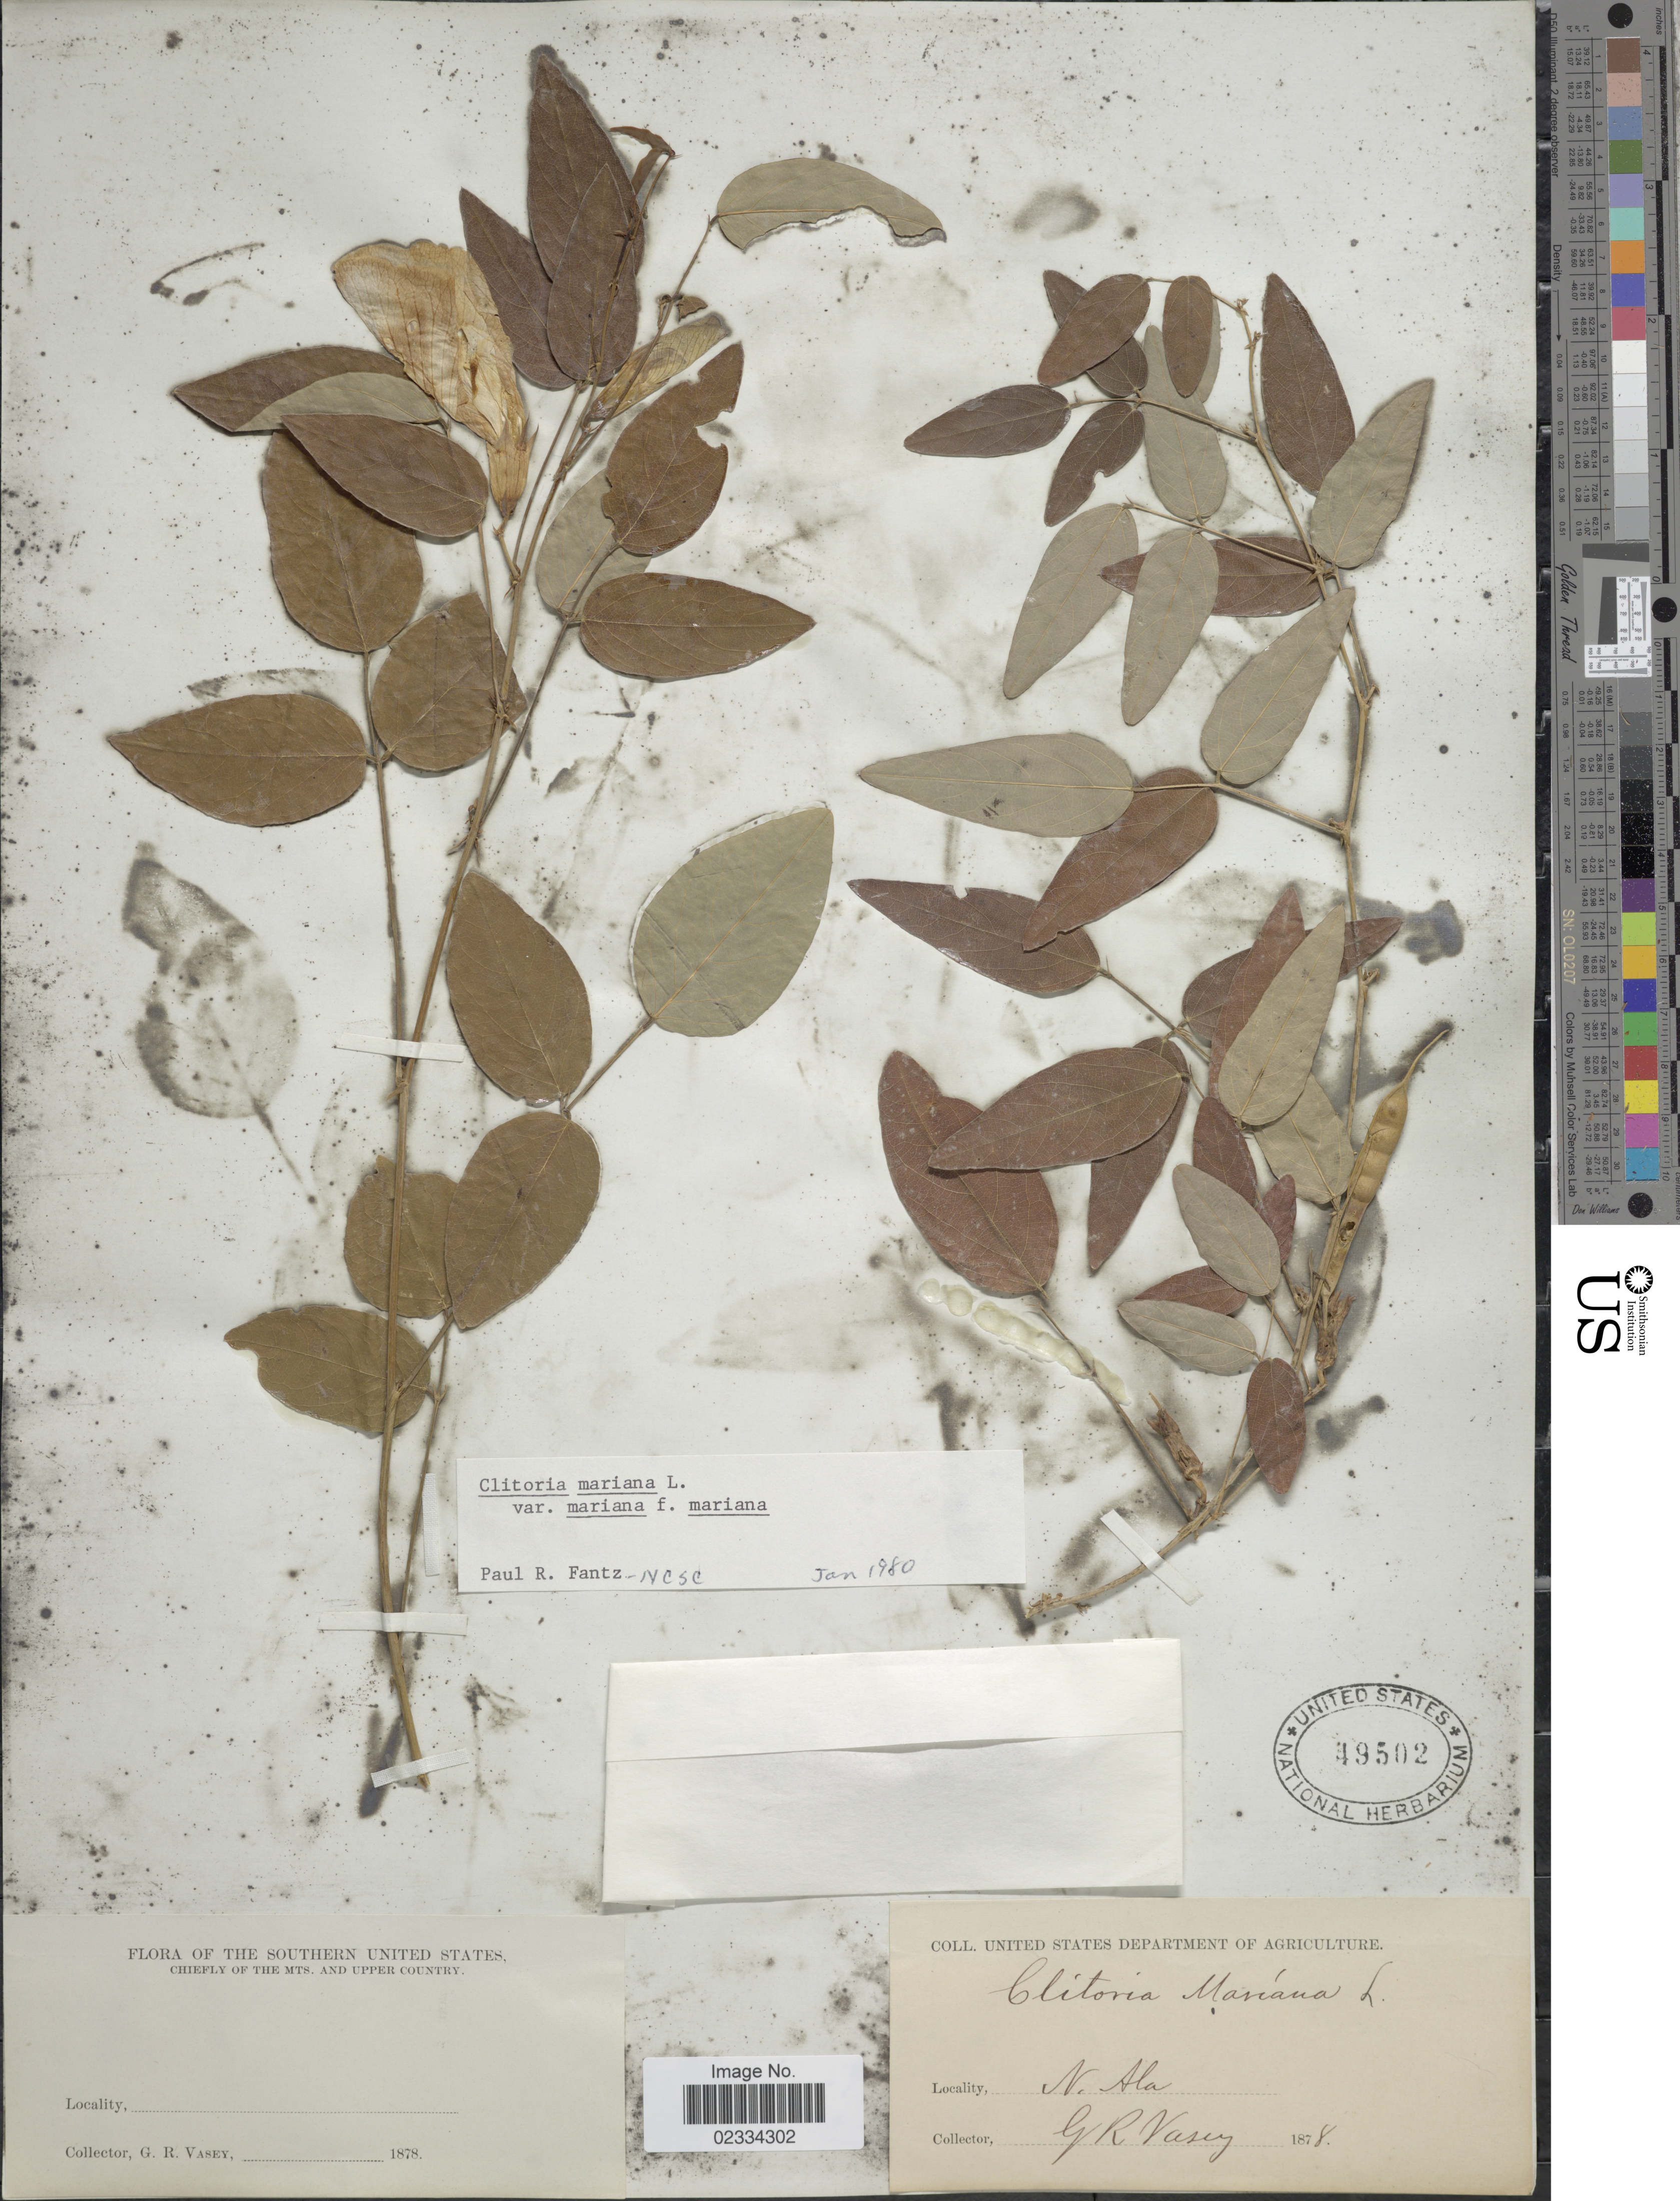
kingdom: Plantae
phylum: Tracheophyta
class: Magnoliopsida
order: Fabales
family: Fabaceae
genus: Clitoria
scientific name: Clitoria mariana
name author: L.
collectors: G. R. Vasey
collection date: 1878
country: United States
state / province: Alabama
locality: Chiefly on the Mts. and Upper Country. N. Ala.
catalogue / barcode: US 49502